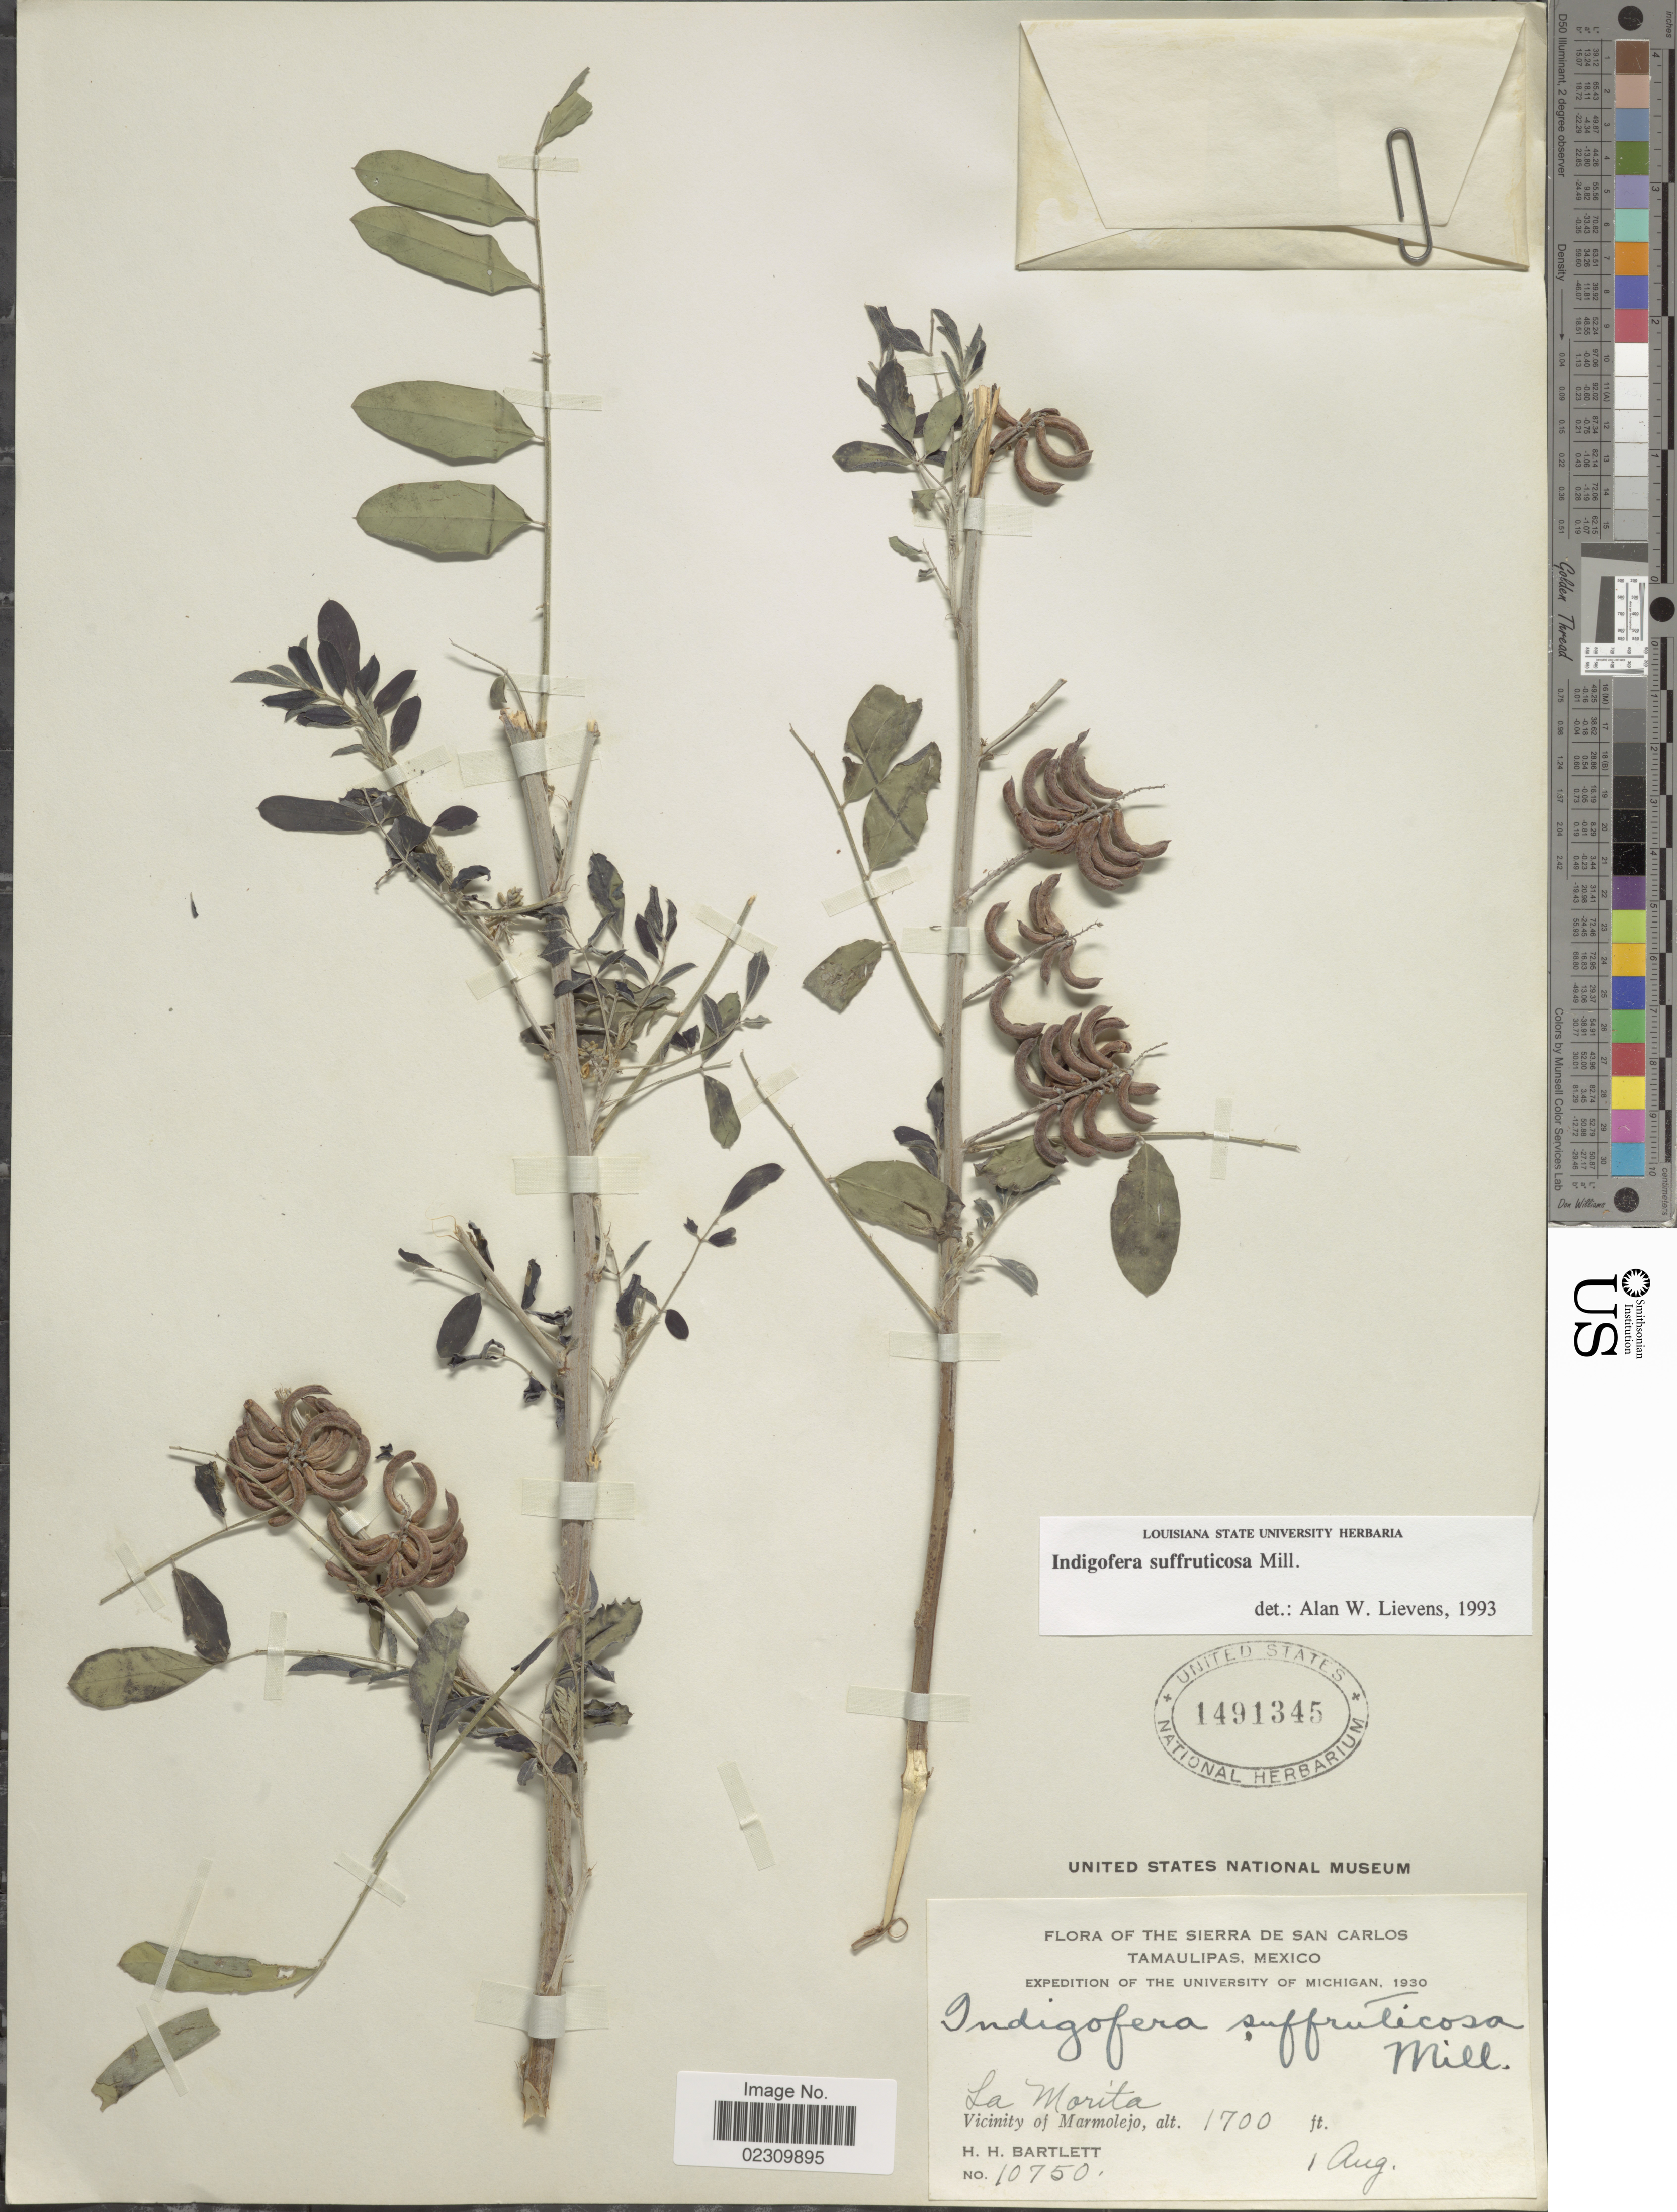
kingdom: Plantae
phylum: Tracheophyta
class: Magnoliopsida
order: Fabales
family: Fabaceae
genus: Indigofera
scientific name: Indigofera suffruticosa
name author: Mill.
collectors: H. H. Bartlett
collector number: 10750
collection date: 1930-08-01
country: Mexico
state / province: Tamaulipas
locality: Sierra de San carlos, La Morita, vicinity of Marmolejo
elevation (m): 518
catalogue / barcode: US 1491345